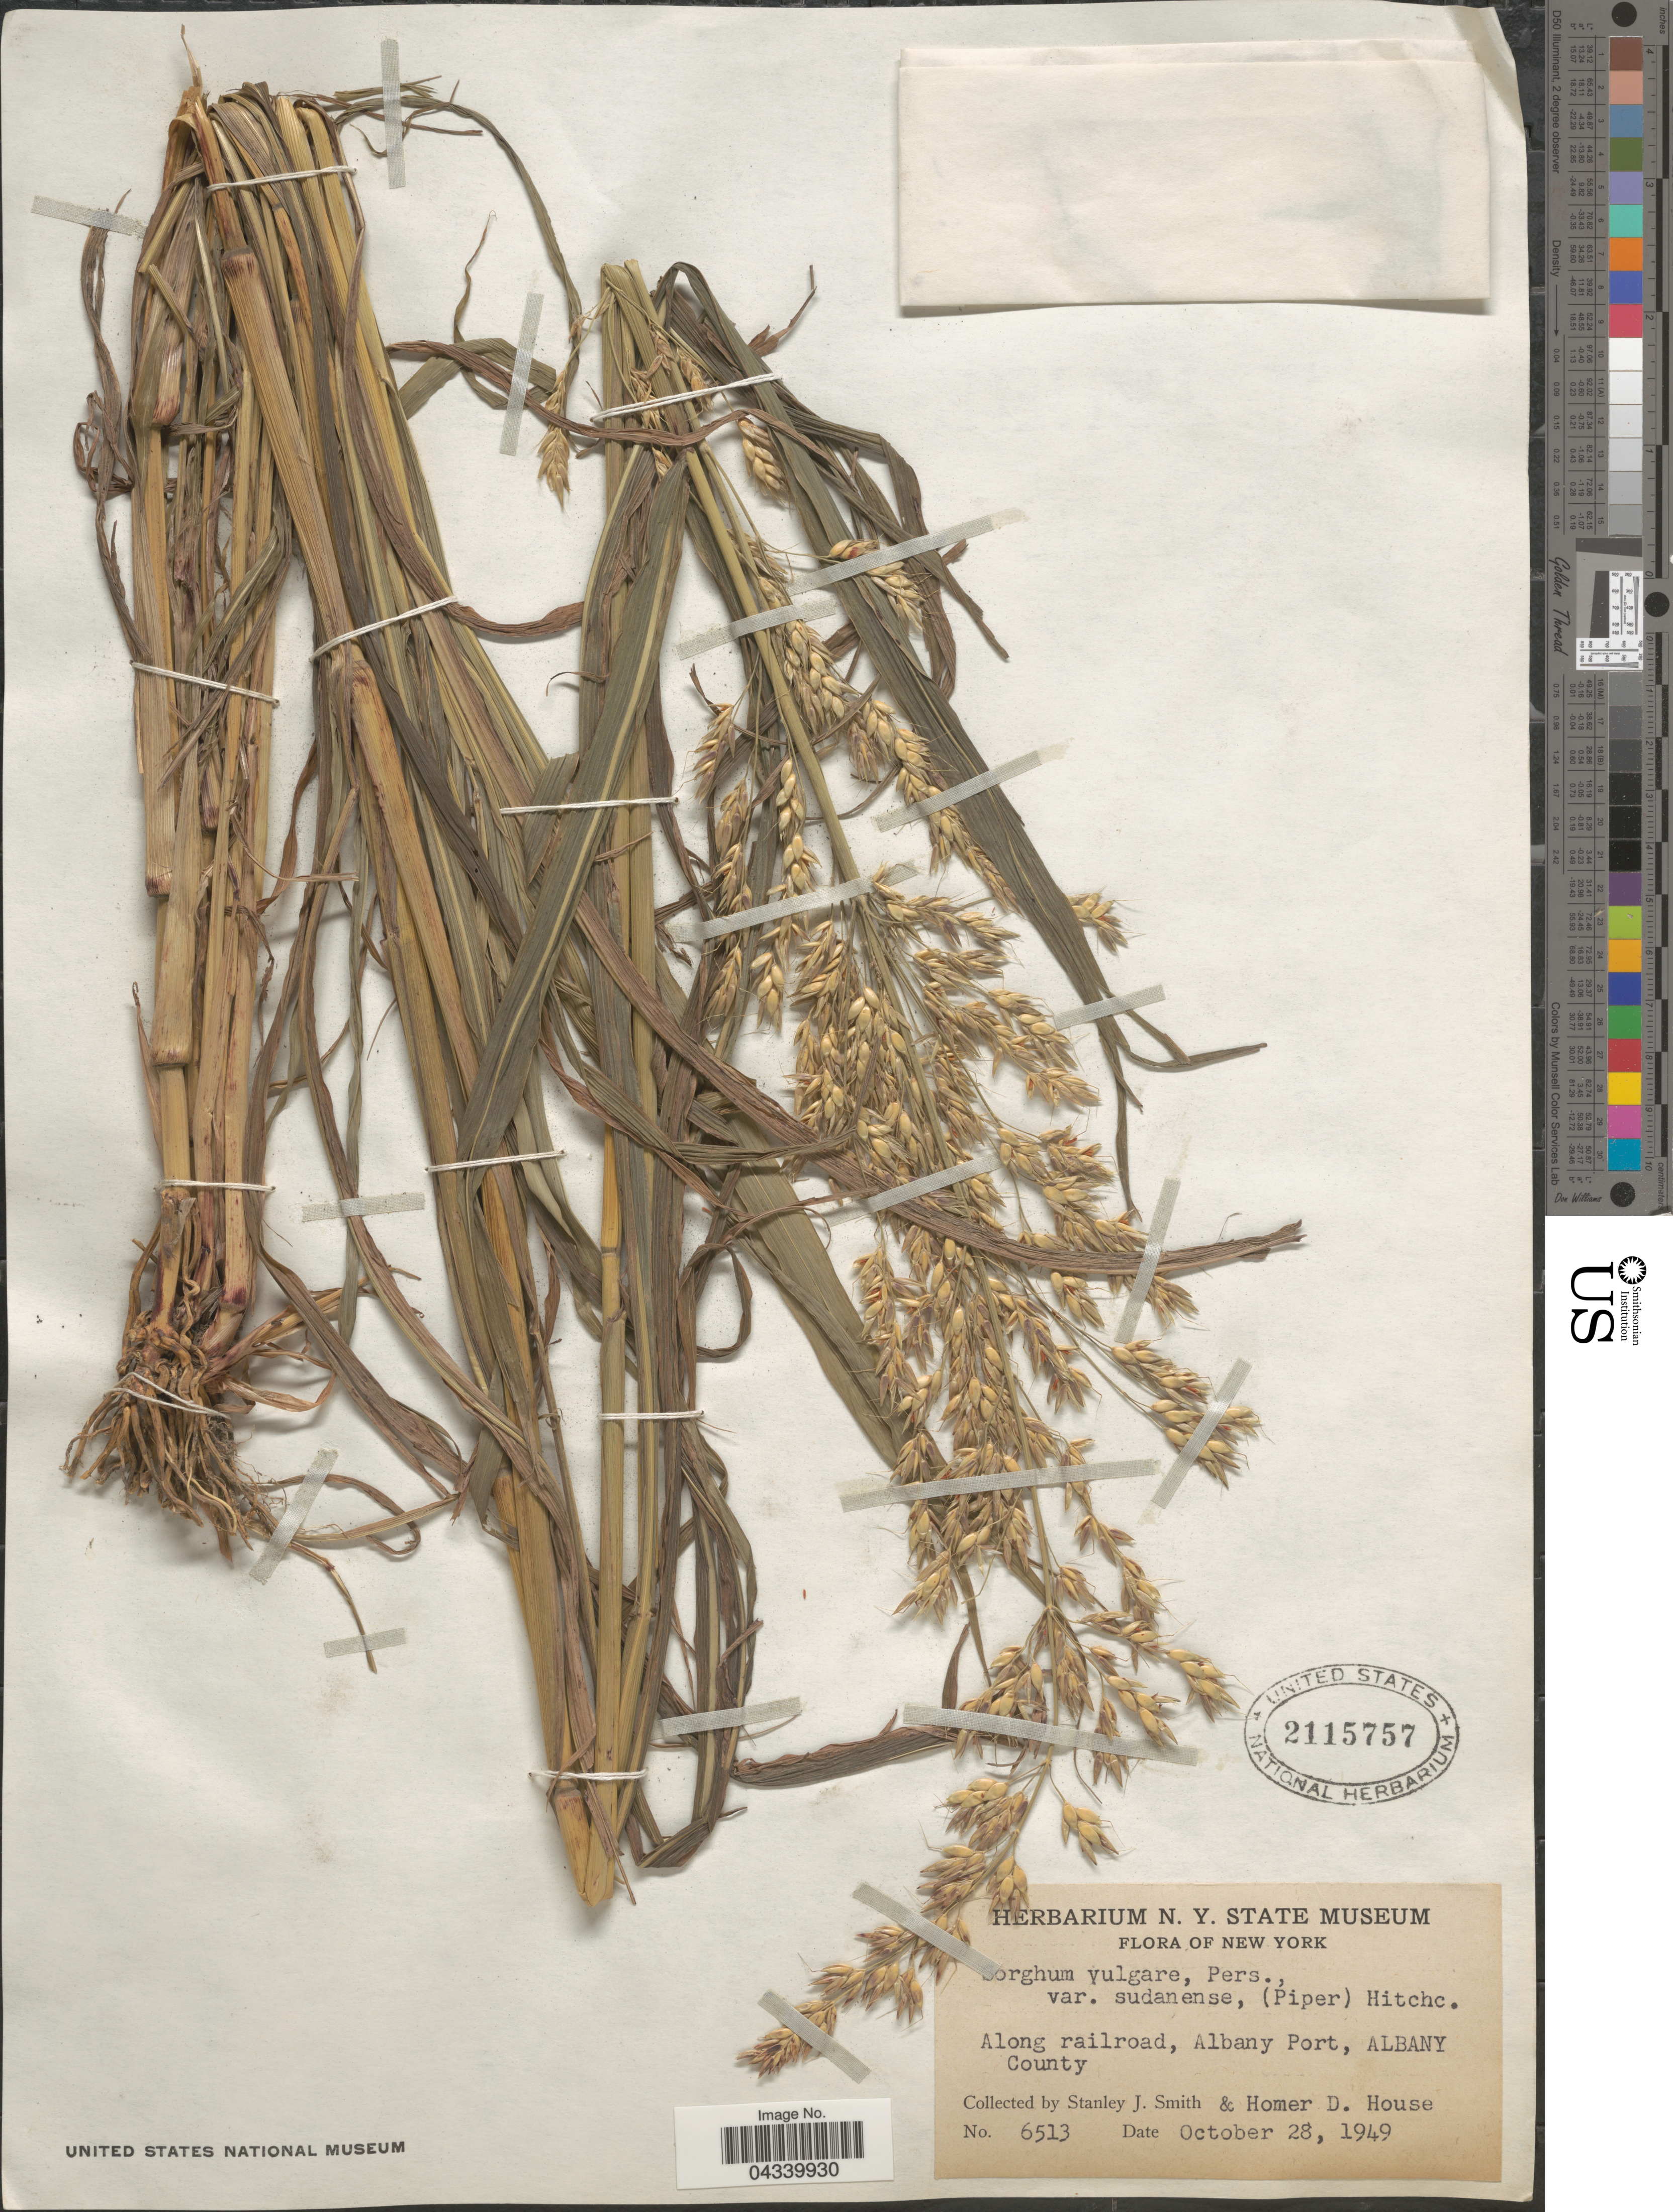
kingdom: Plantae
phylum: Tracheophyta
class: Liliopsida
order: Poales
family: Poaceae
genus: Sorghum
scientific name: Sorghum bicolor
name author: (L.) Moench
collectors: S. Smith & H. D. House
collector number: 6513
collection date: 1949-10-28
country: United States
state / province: New York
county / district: Albany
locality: Along railroad, Albany Port, Albany County.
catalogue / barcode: US 2115757